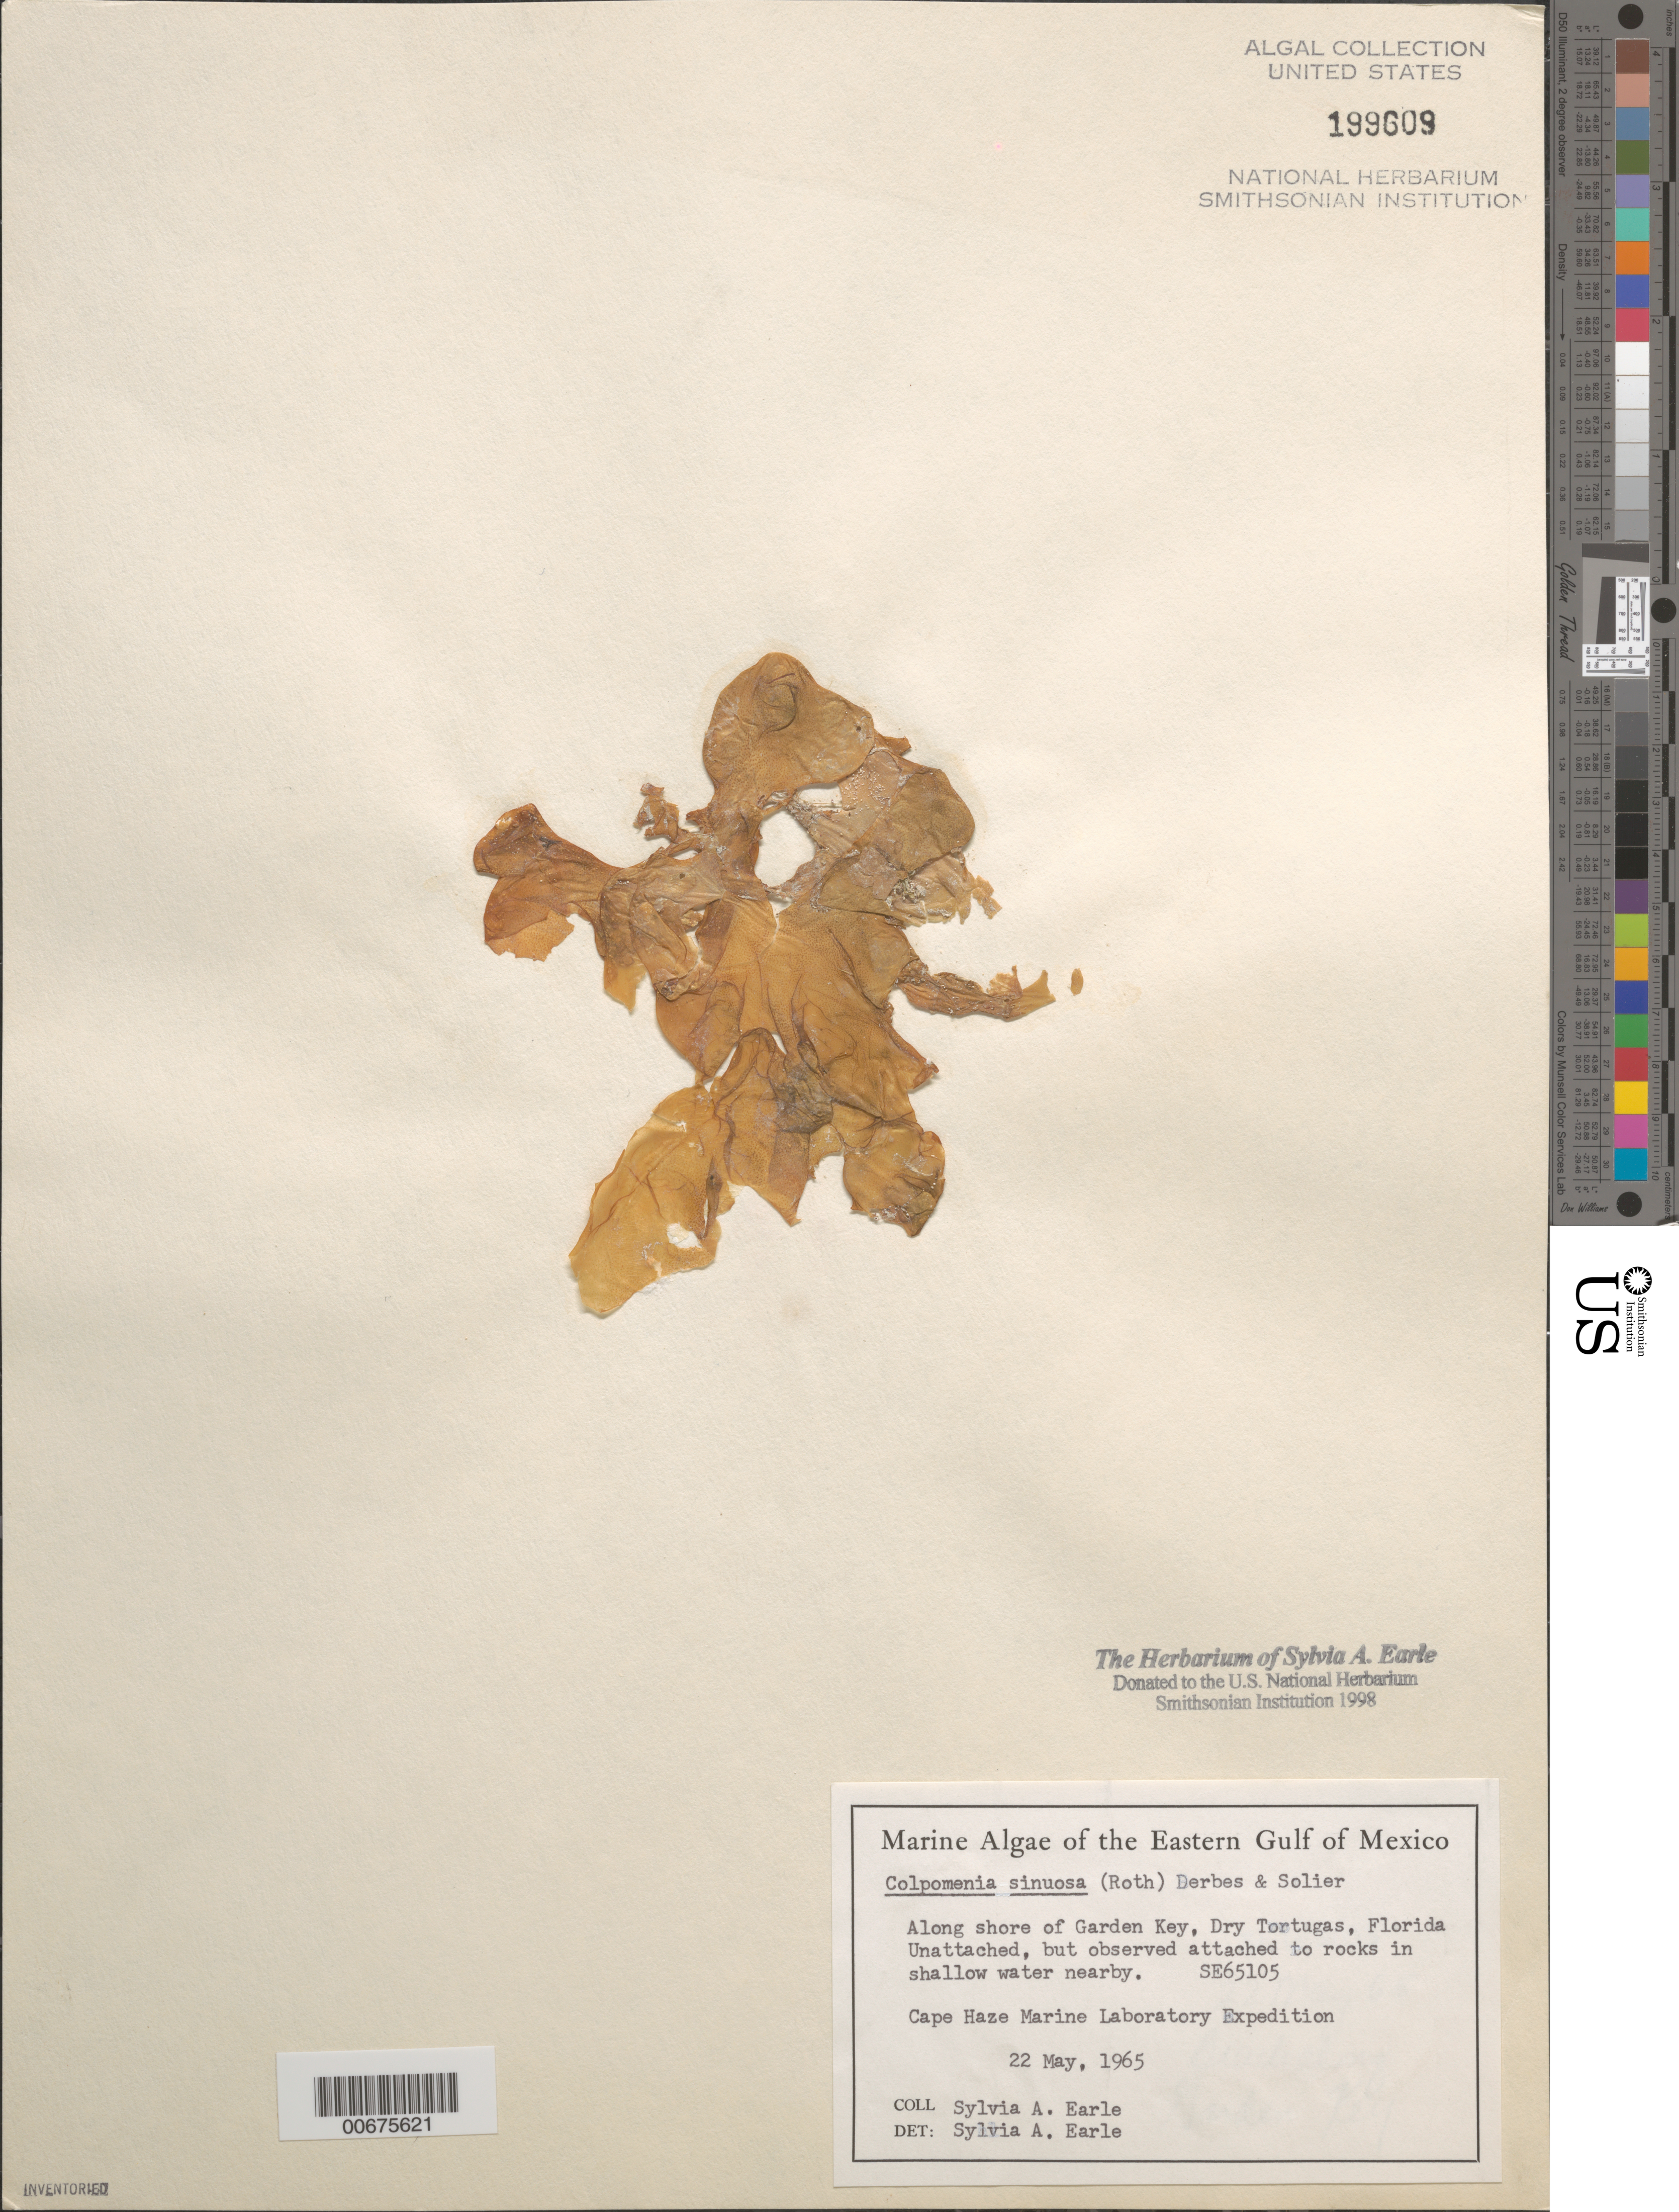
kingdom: Chromista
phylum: Ochrophyta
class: Phaeophyceae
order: Scytosiphonales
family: Scytosiphonaceae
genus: Colpomenia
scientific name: Colpomenia sinuosa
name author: (K. Mert. ex Roth) Derbes & Solier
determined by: Earle, S. A.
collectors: S. A. Earle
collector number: Se 65105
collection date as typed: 22 May 1965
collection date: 1965-05-22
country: United States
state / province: Florida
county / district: Monroe County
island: Garden Key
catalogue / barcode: US 199609